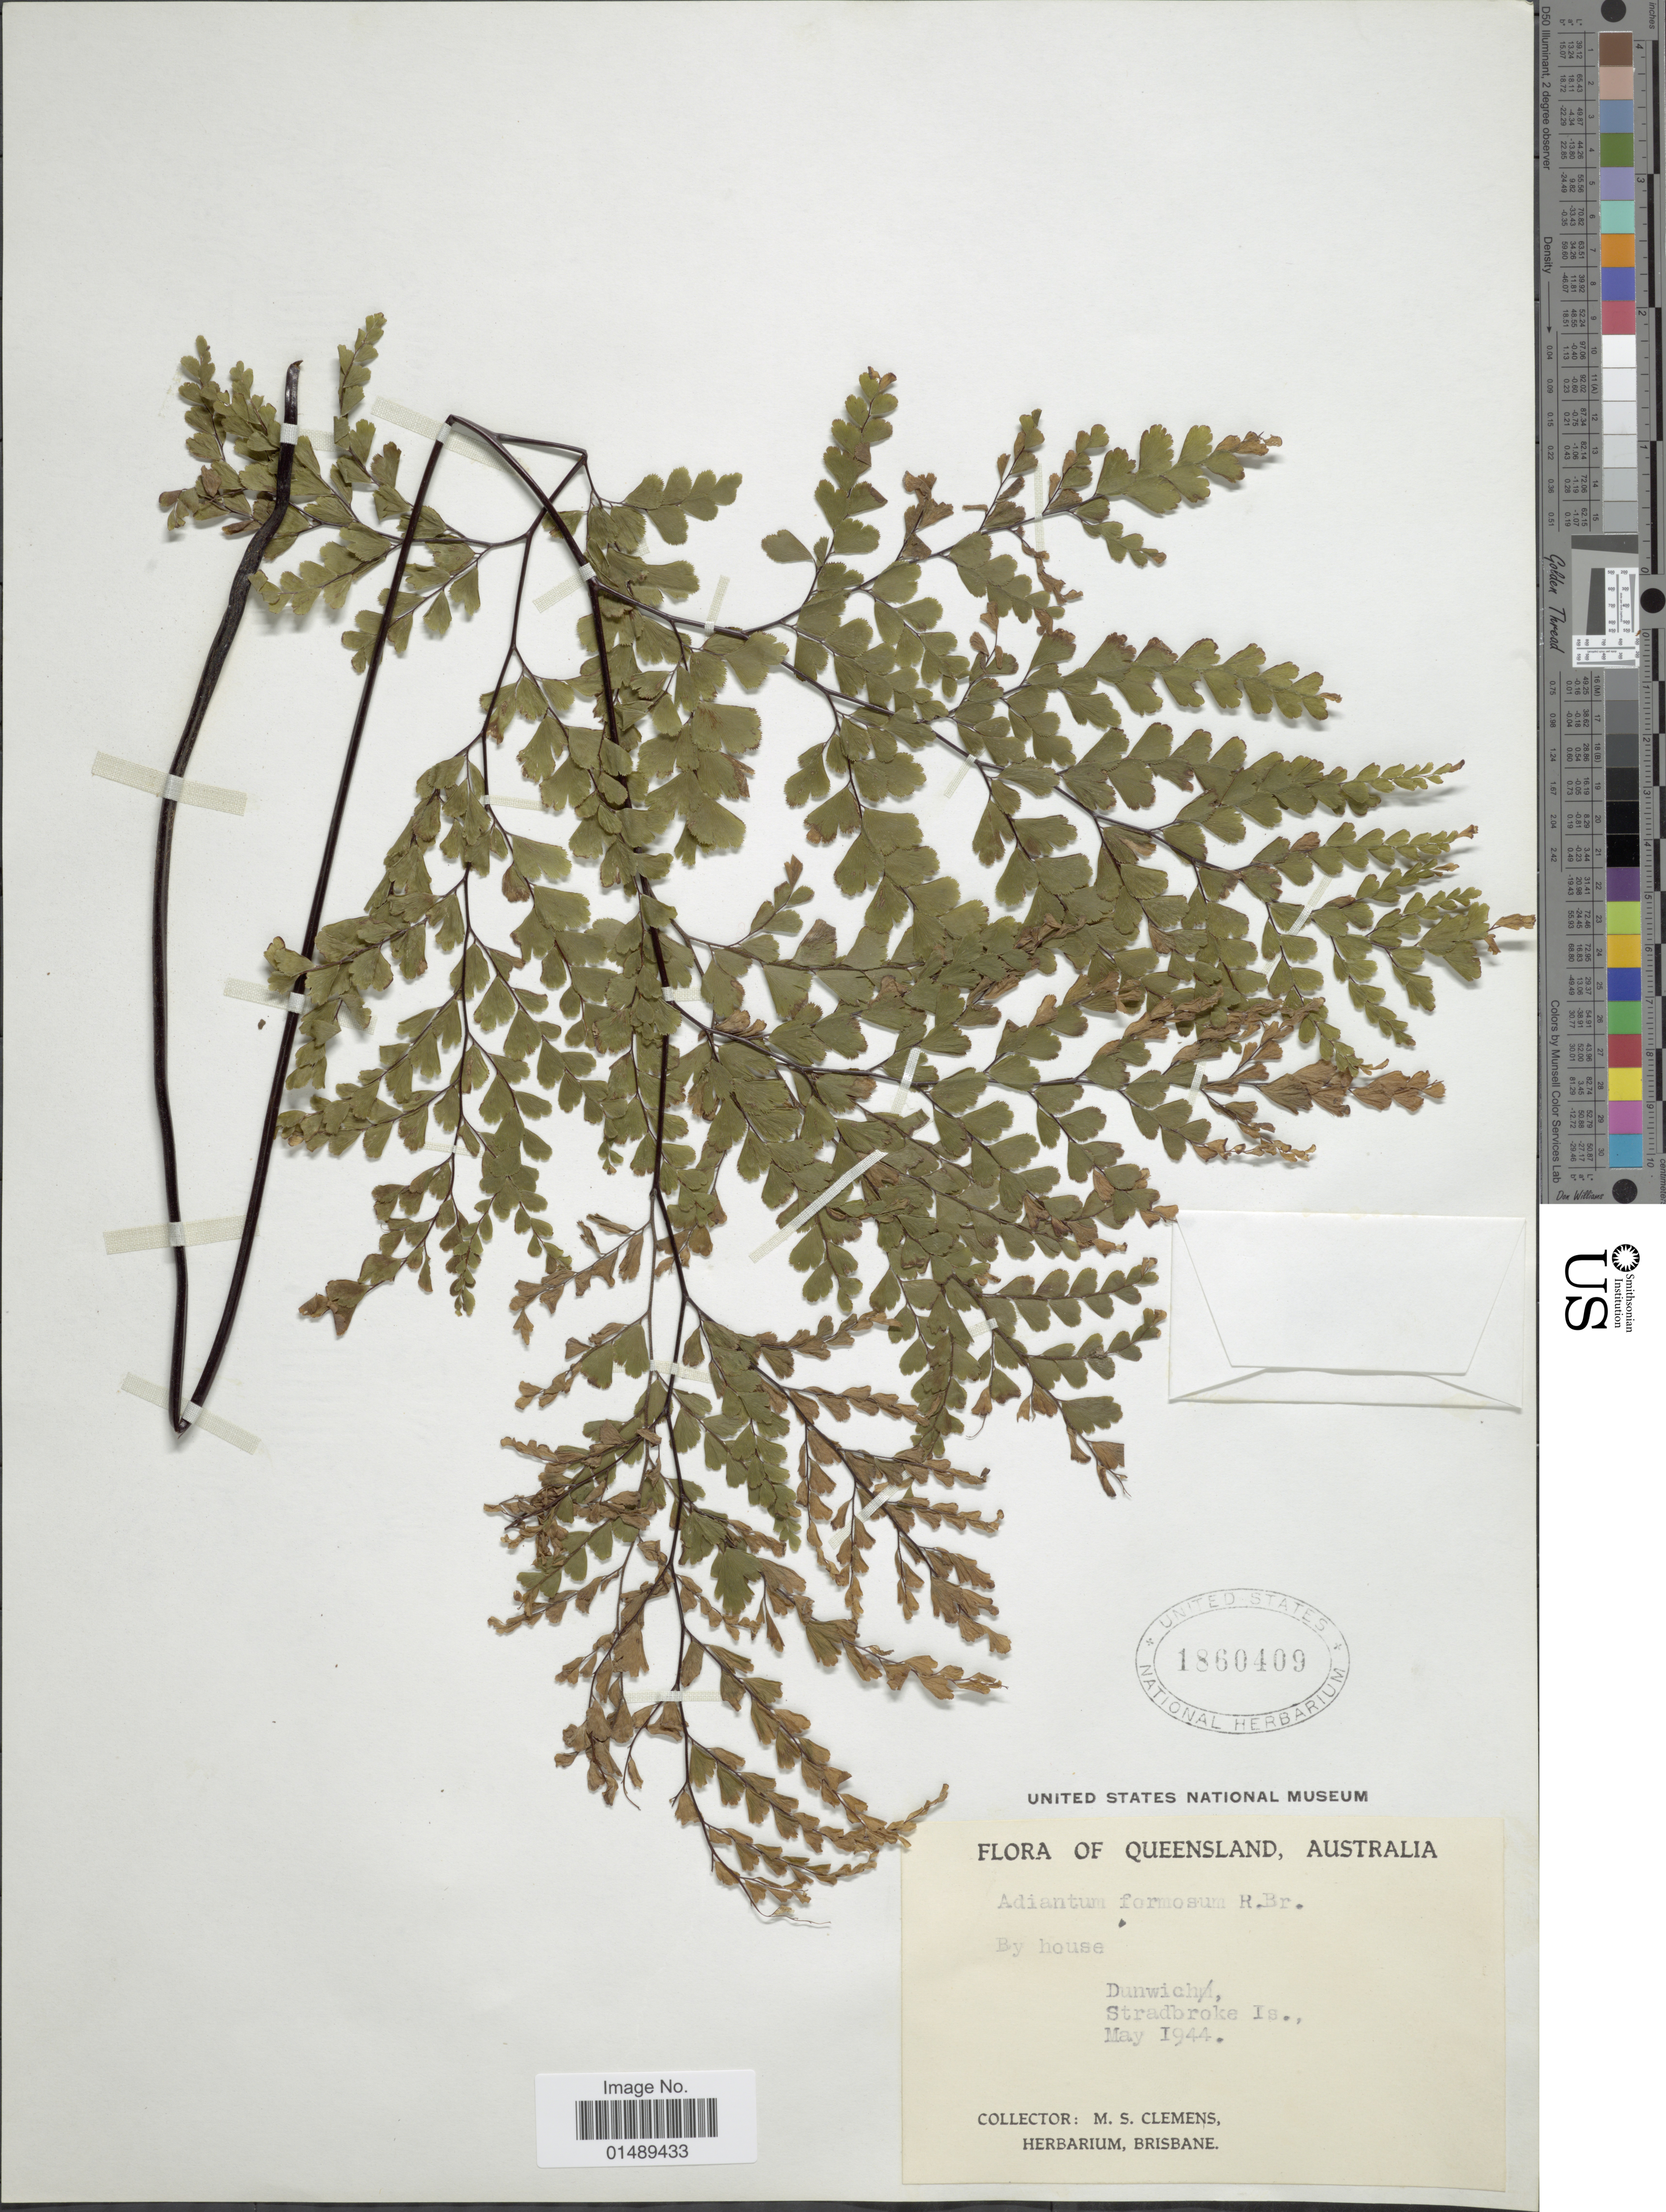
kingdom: Plantae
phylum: Tracheophyta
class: Polypodiopsida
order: Polypodiales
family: Pteridaceae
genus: Adiantum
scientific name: Adiantum formosum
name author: R. Br.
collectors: M. S. Clemens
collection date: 1944-05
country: Australia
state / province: Queensland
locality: Dunwich, Stradbroke Is.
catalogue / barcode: US 1860409